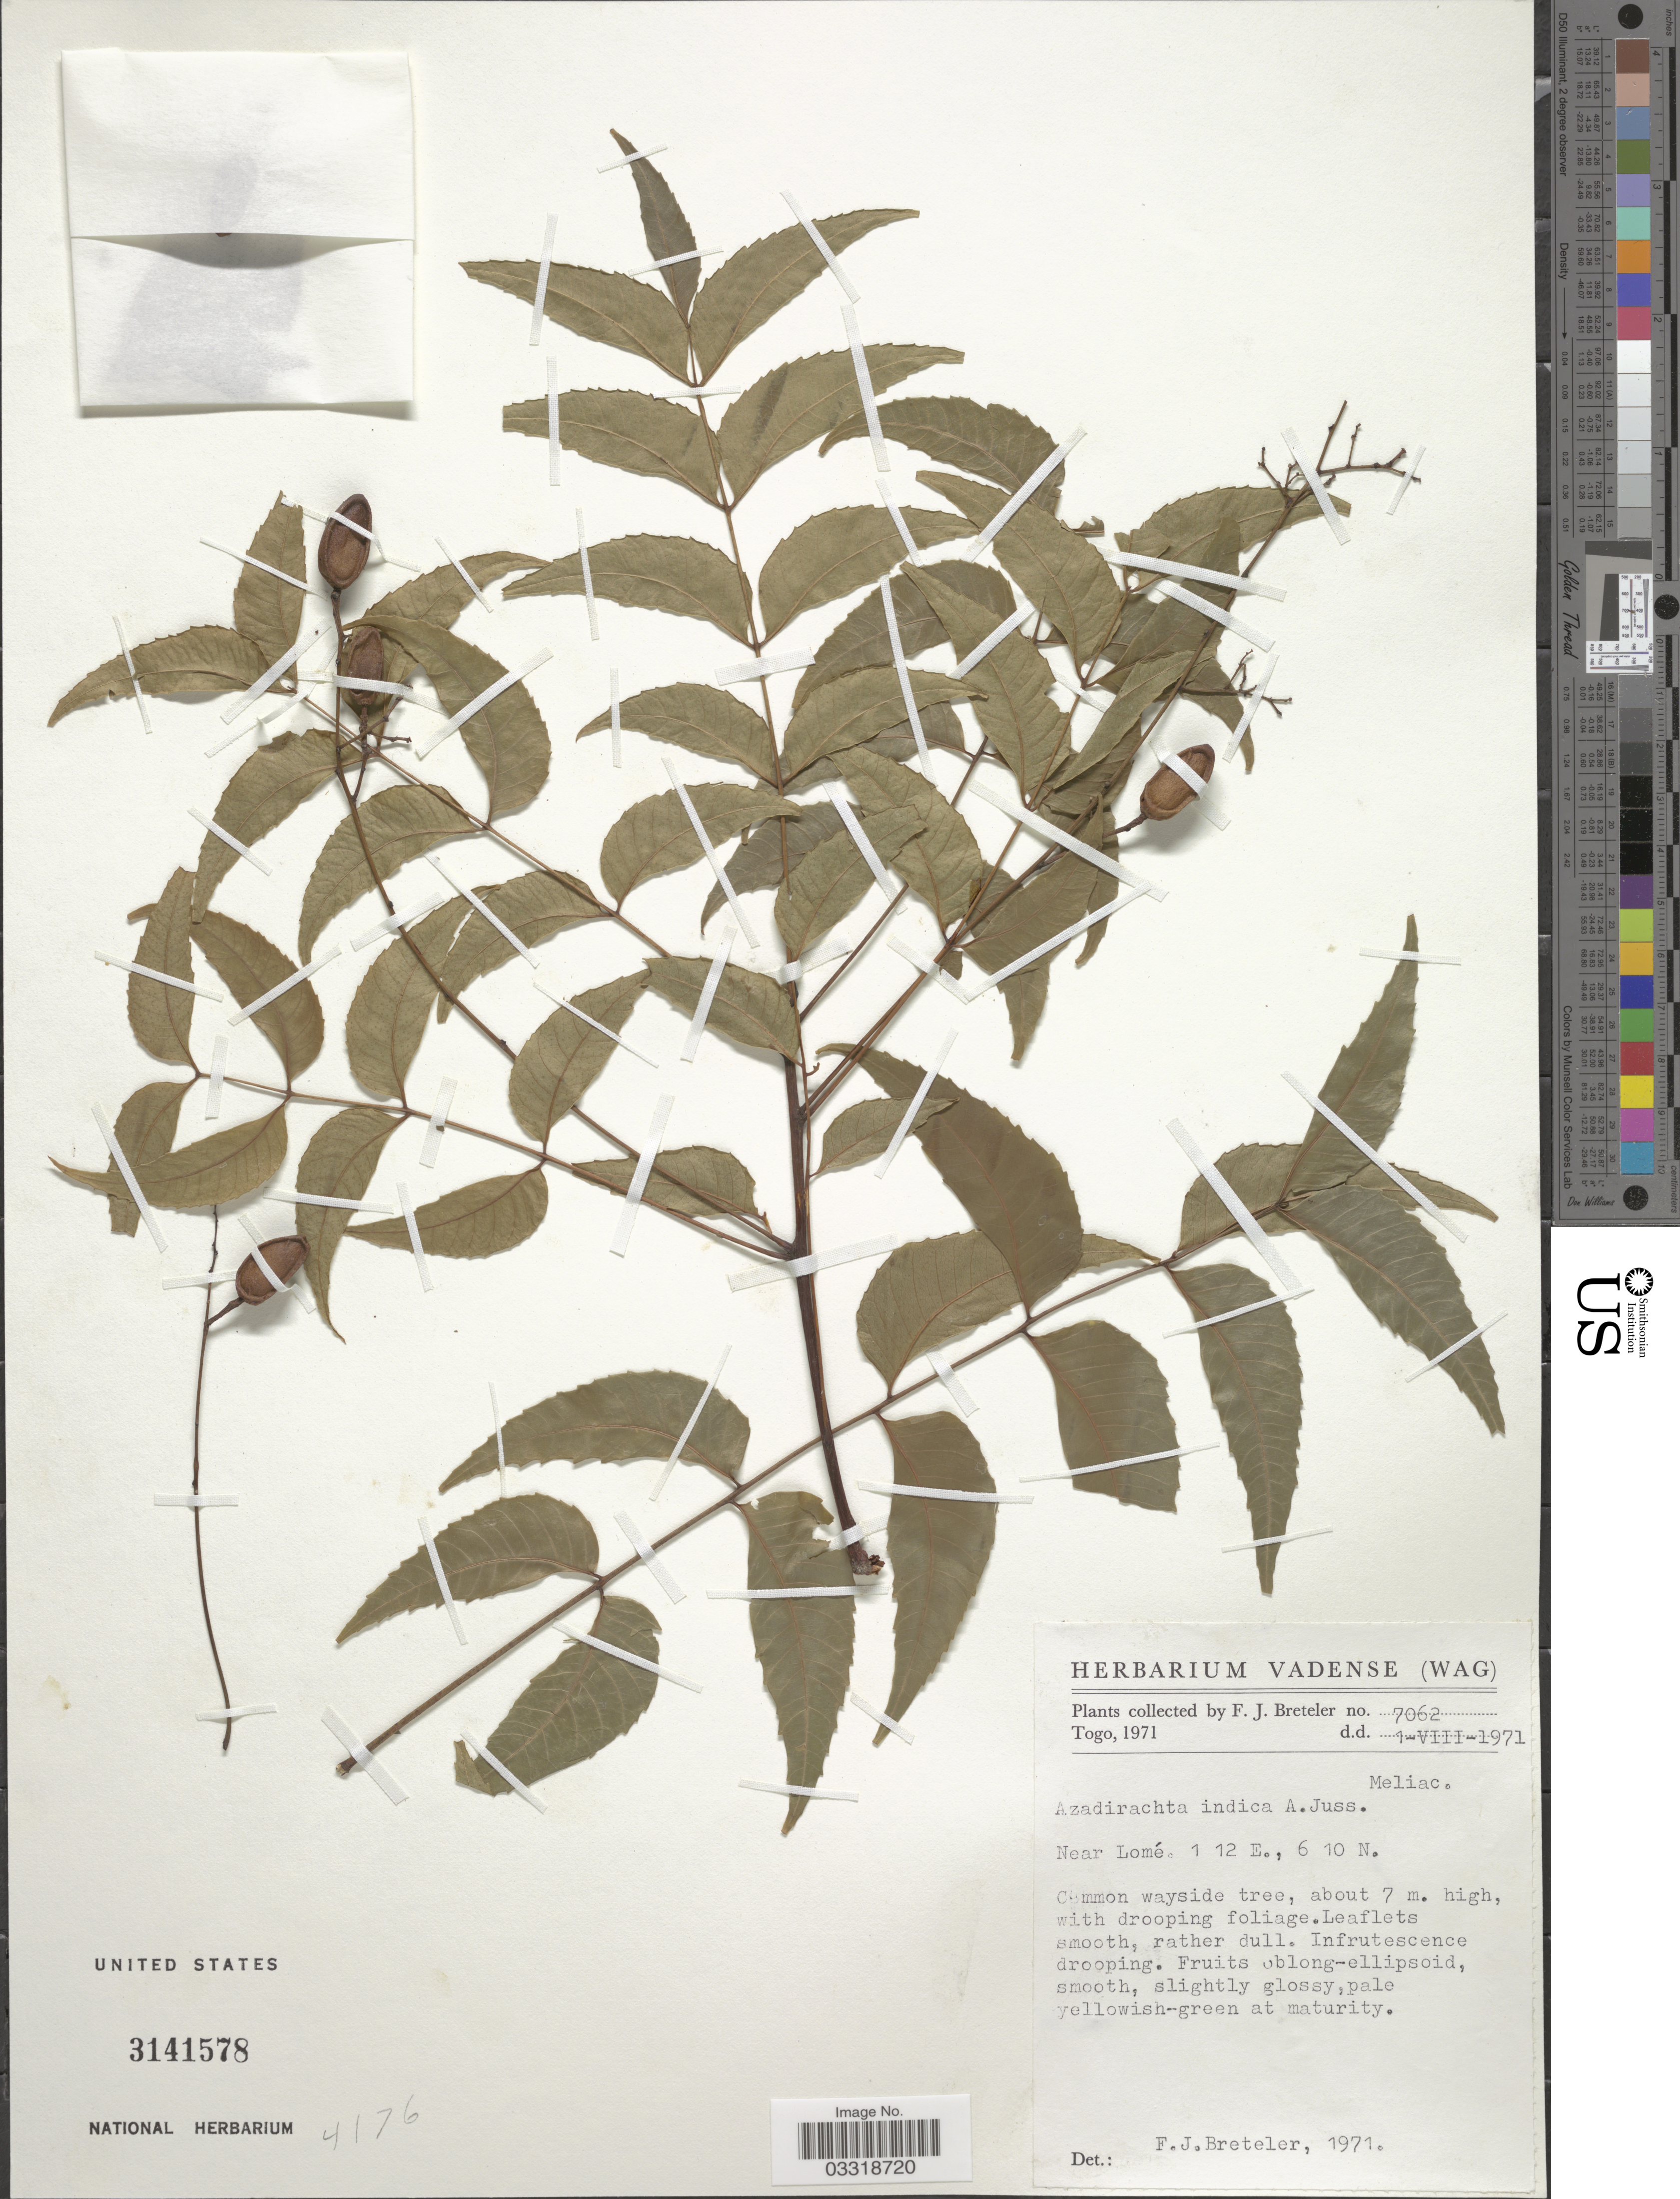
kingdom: Plantae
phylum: Tracheophyta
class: Magnoliopsida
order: Sapindales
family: Meliaceae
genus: Azadirachta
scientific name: Azadirachta indica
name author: A. Juss.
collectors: F. J. Breteler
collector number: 7062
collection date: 1971-08-01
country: Togo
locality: Near Lomé.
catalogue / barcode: US 3141578